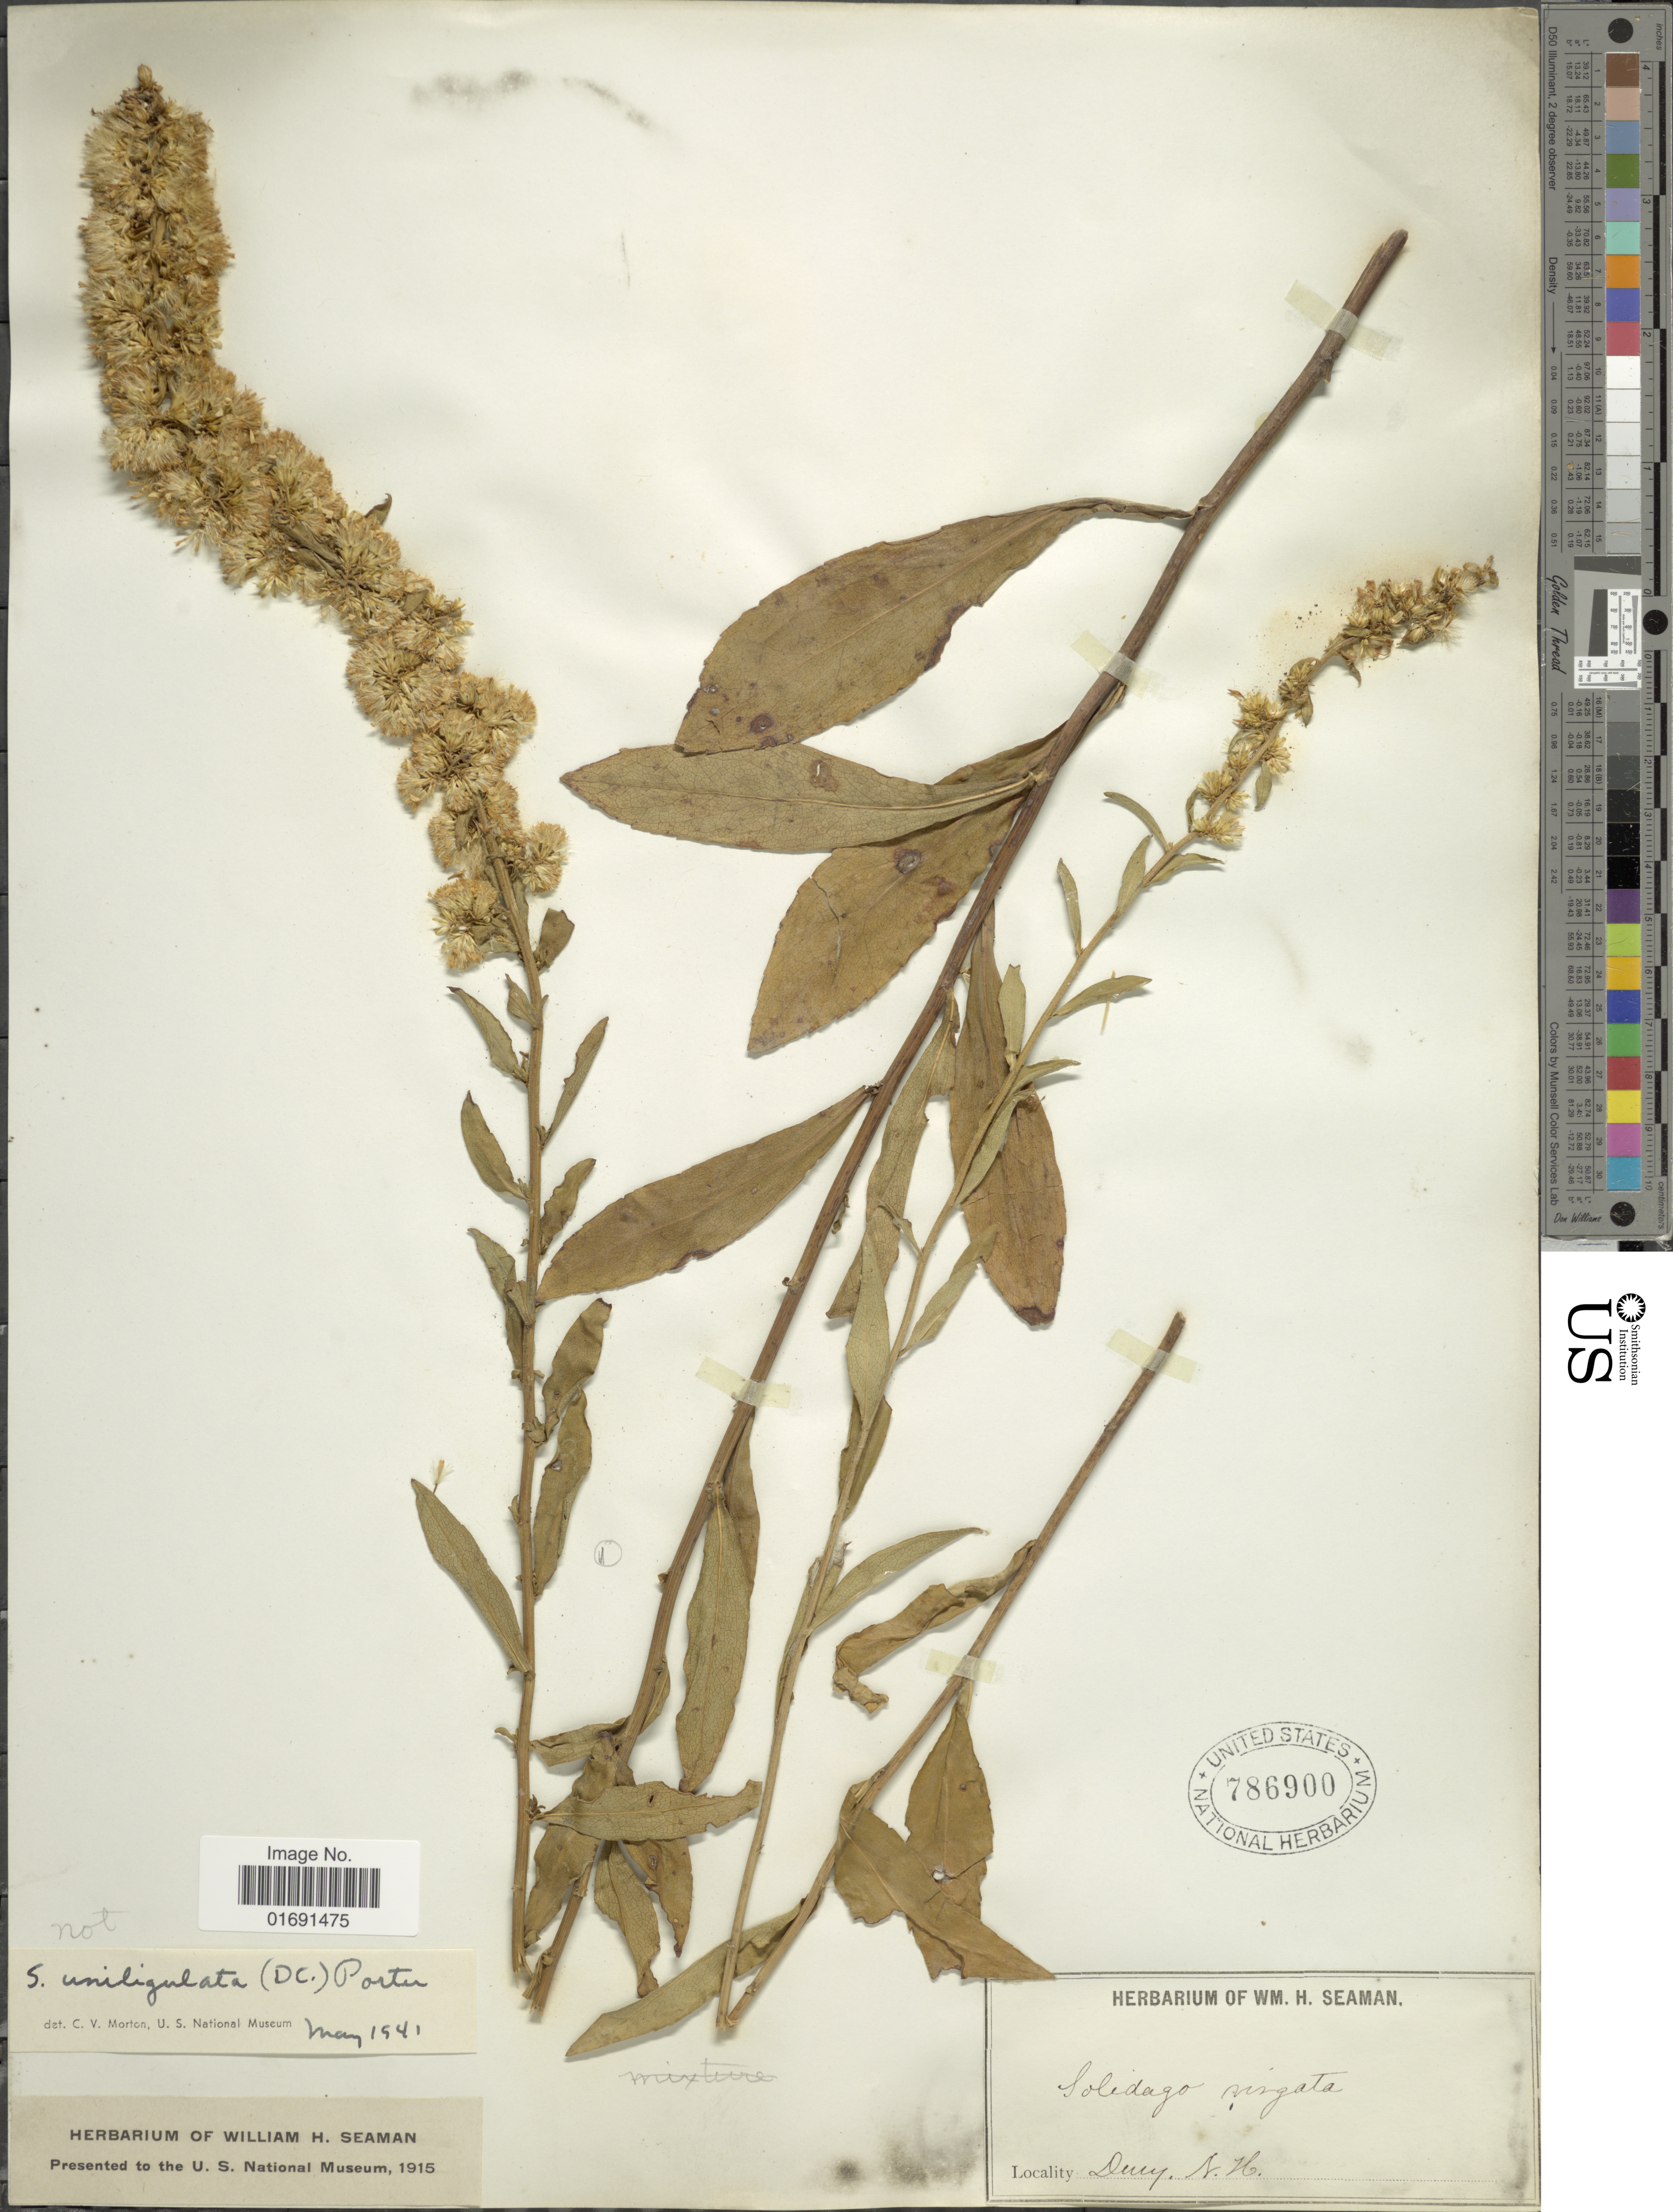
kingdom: Plantae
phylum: Tracheophyta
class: Magnoliopsida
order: Asterales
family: Asteraceae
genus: Solidago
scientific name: Solidago uniligulata var. uniligulata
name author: (DC.) Porter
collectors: ex herb. Seaman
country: United States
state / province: New Hampshire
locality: Derry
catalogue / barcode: US 786900